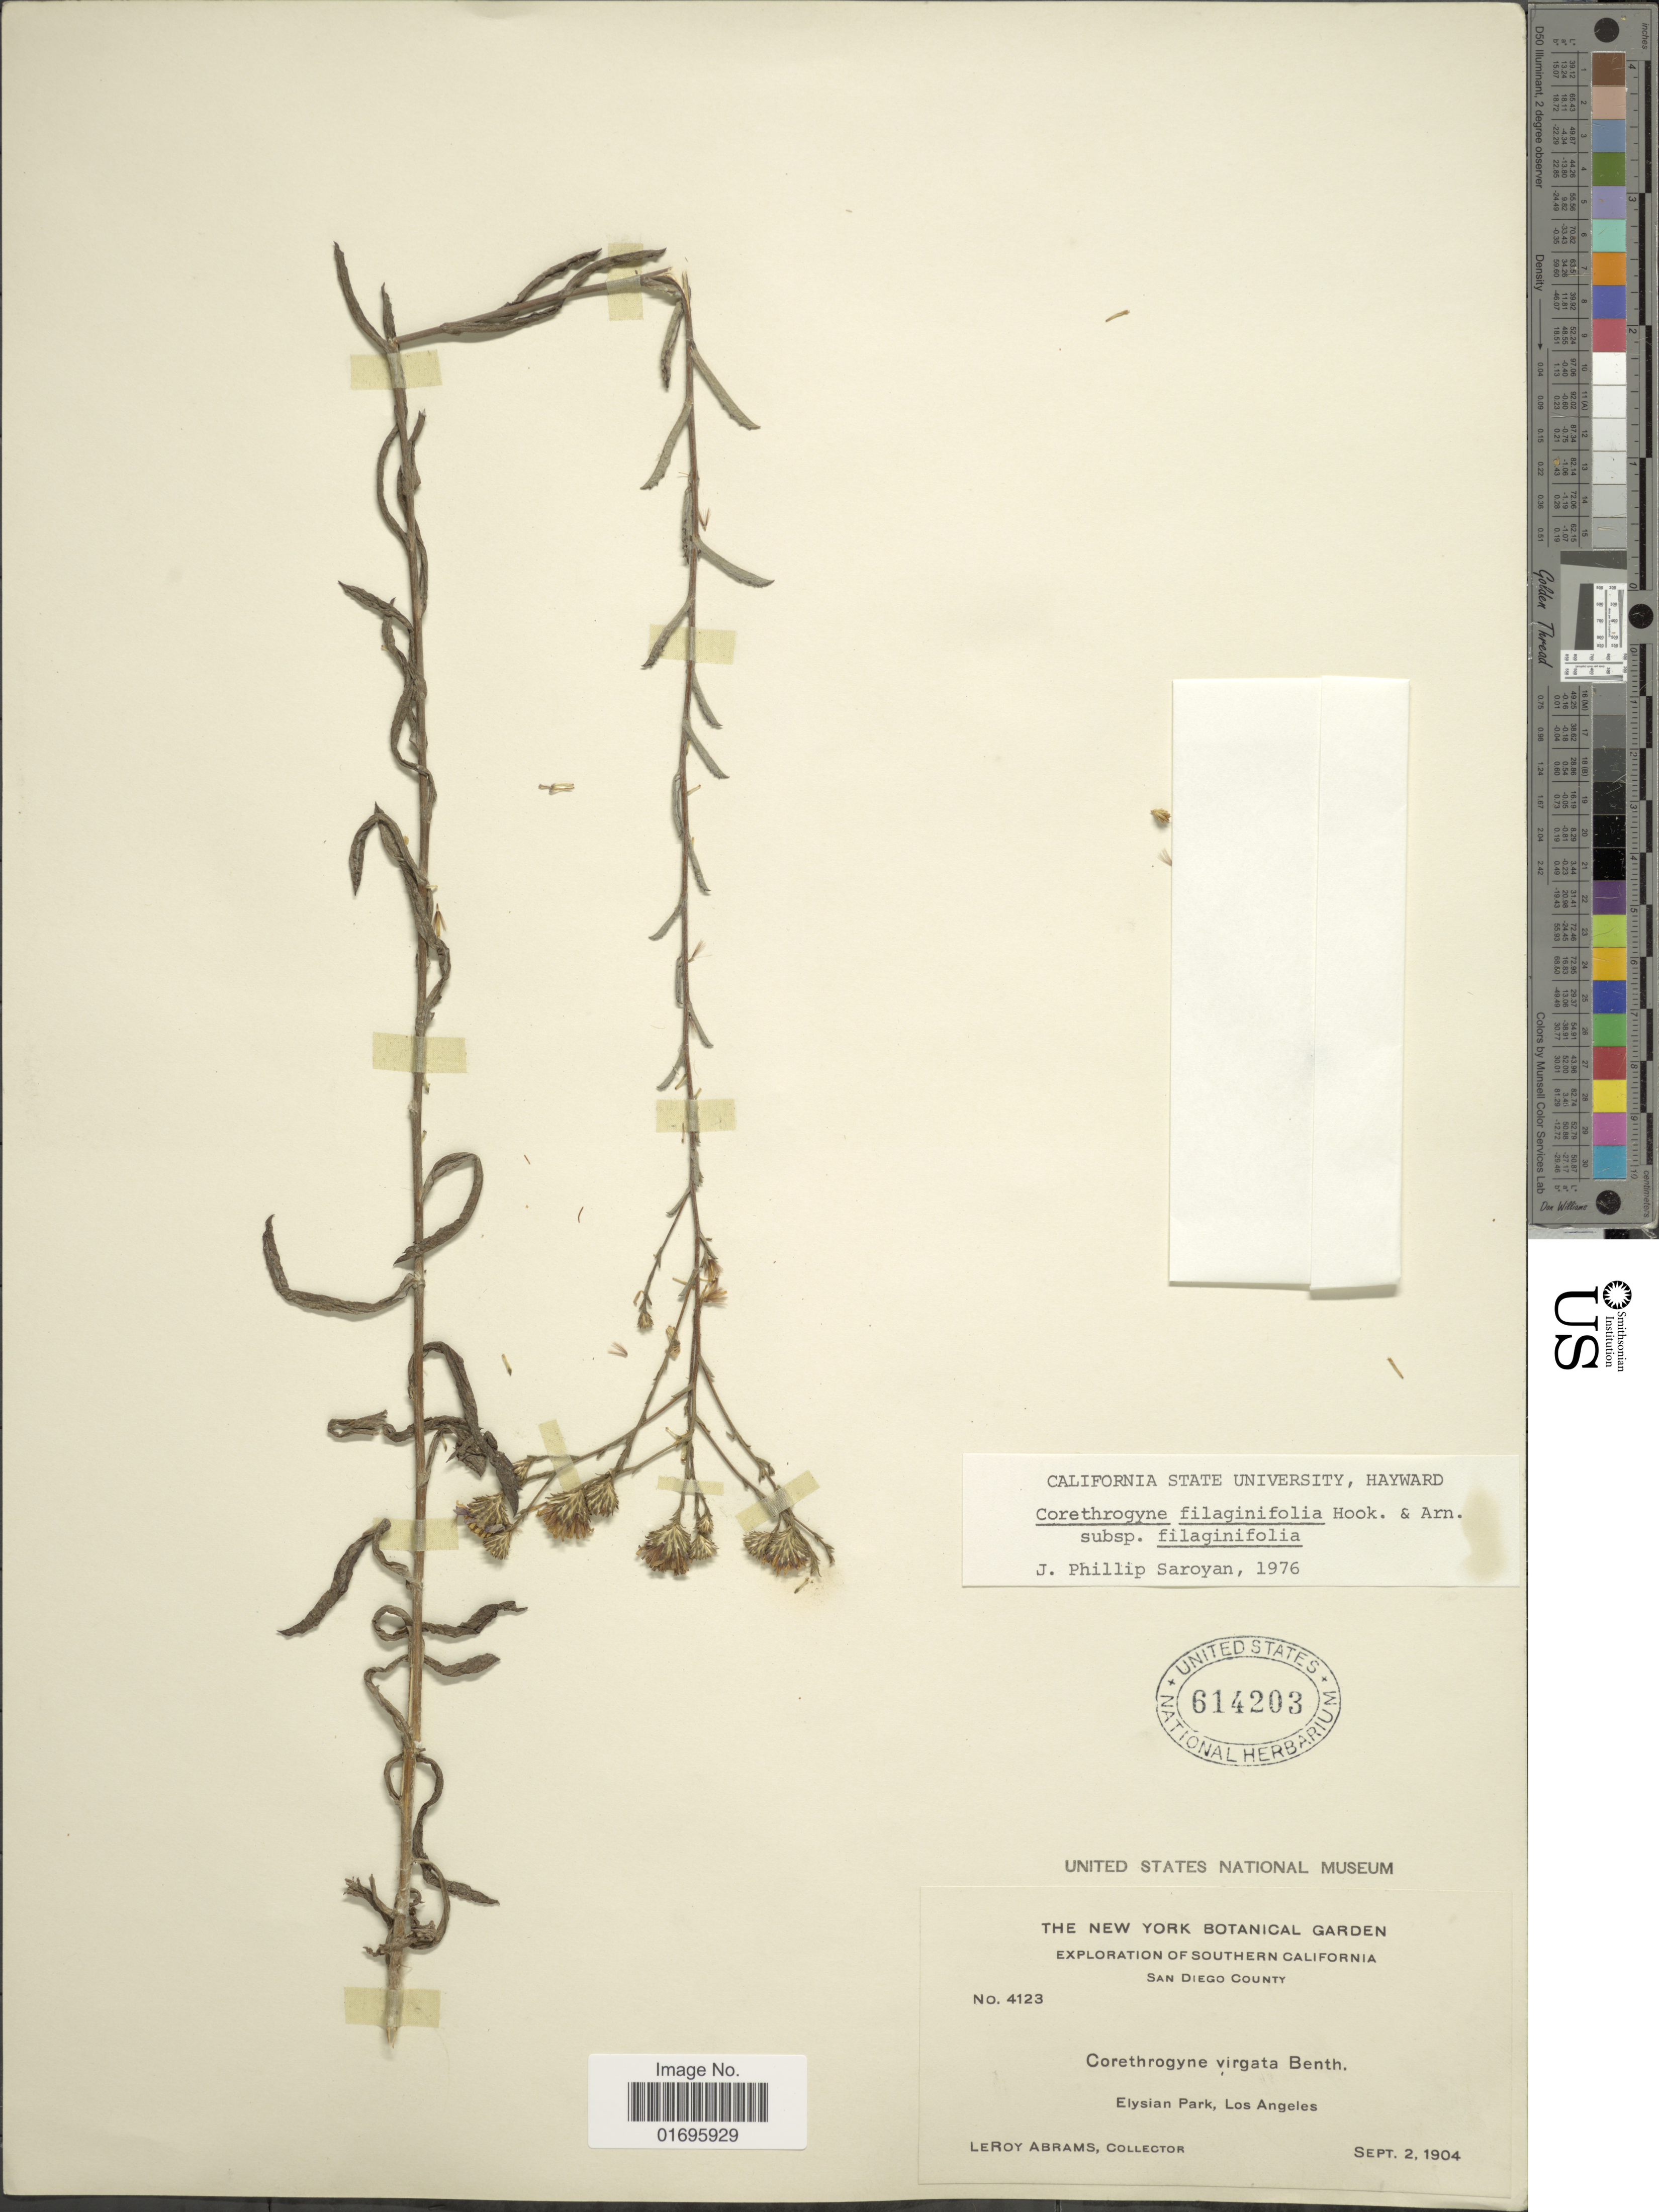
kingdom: Plantae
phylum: Tracheophyta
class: Magnoliopsida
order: Asterales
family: Asteraceae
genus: Corethrogyne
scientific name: Corethrogyne filaginifolia var. filaginifolia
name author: (Hook.) Nutt.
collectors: L. Abrams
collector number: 4123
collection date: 1904-09-03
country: United States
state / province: California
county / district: San Diego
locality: Southern California. San Diego County. Elysian Park, Los Angeles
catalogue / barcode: US 614203